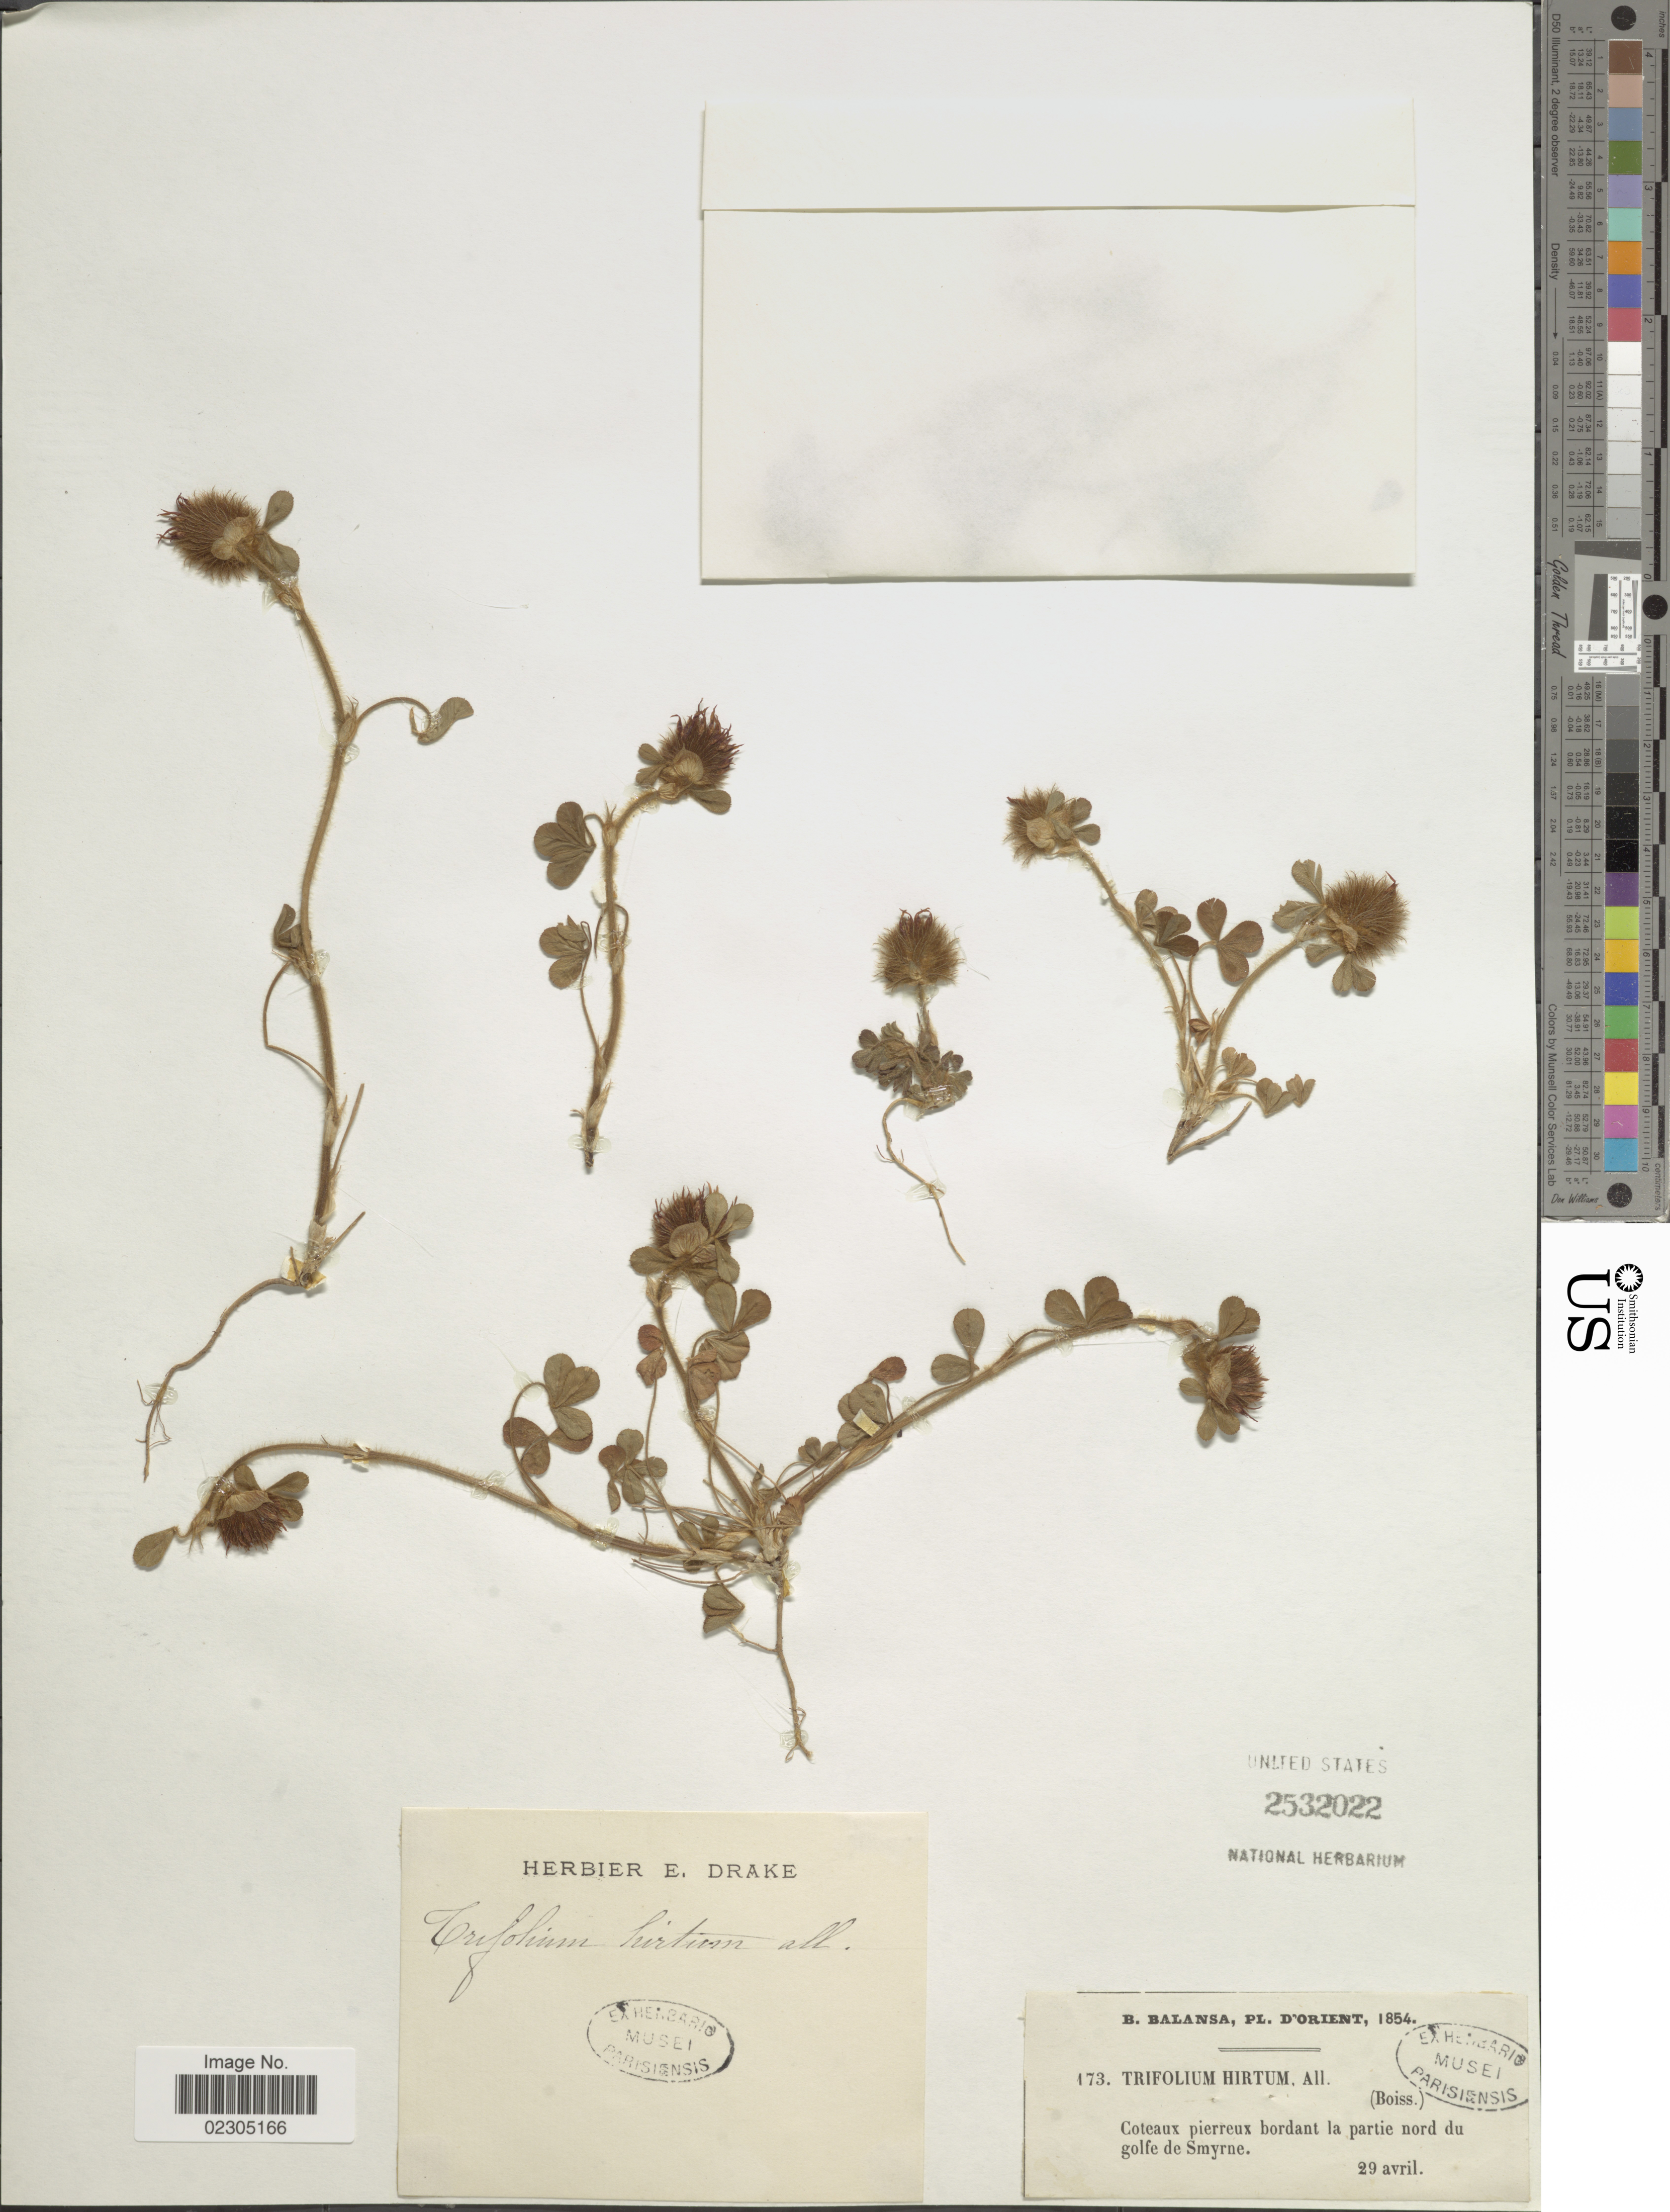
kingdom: Plantae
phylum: Tracheophyta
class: Magnoliopsida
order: Fabales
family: Fabaceae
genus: Trifolium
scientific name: Trifolium hirtum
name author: All.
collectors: B. Balansa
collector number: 173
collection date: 1854-01-29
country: Turkey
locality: D'Orient. Coteaux pierreux bordant la partie nord du golfe de Smyrne.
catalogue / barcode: US 2532022